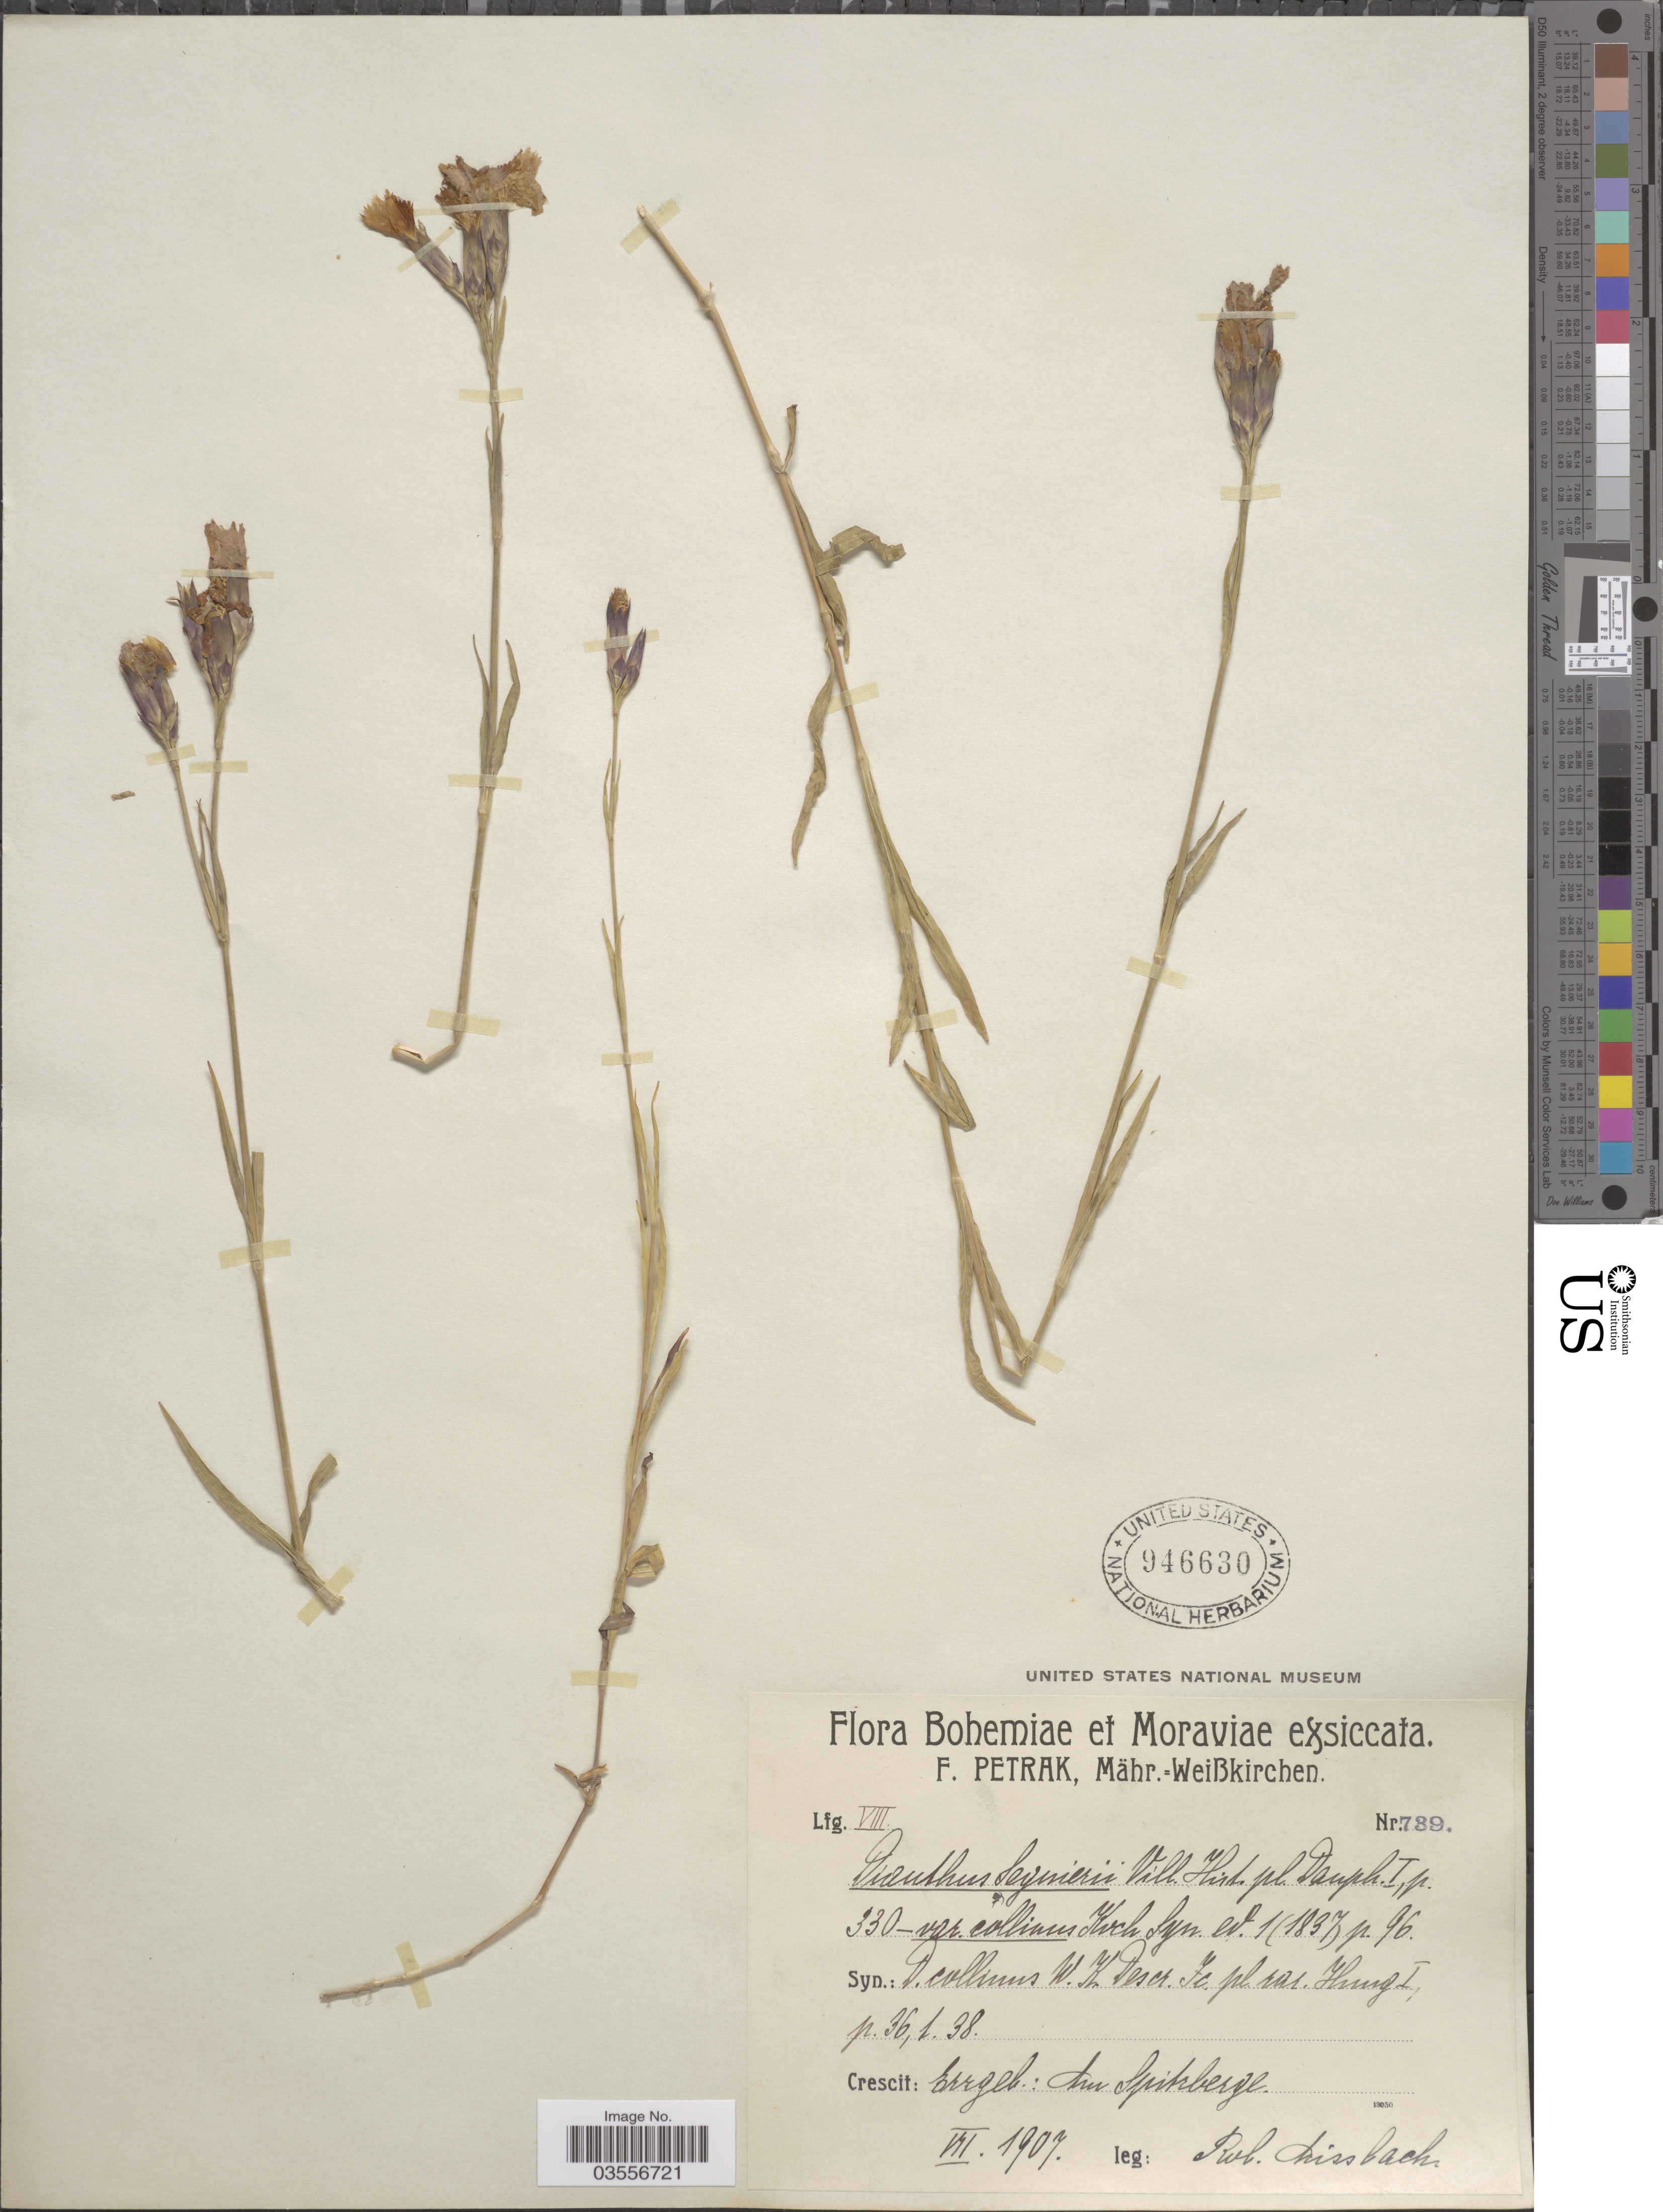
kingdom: Plantae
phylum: Tracheophyta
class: Magnoliopsida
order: Caryophyllales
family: Caryophyllaceae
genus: Dianthus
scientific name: Dianthus seguieri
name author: Vill.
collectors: R. Missbach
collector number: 739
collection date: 1907-07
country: Czechia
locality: Bohemia et Moraviae. Crescit: Errgel: Am Spitzberge.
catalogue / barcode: US 946630